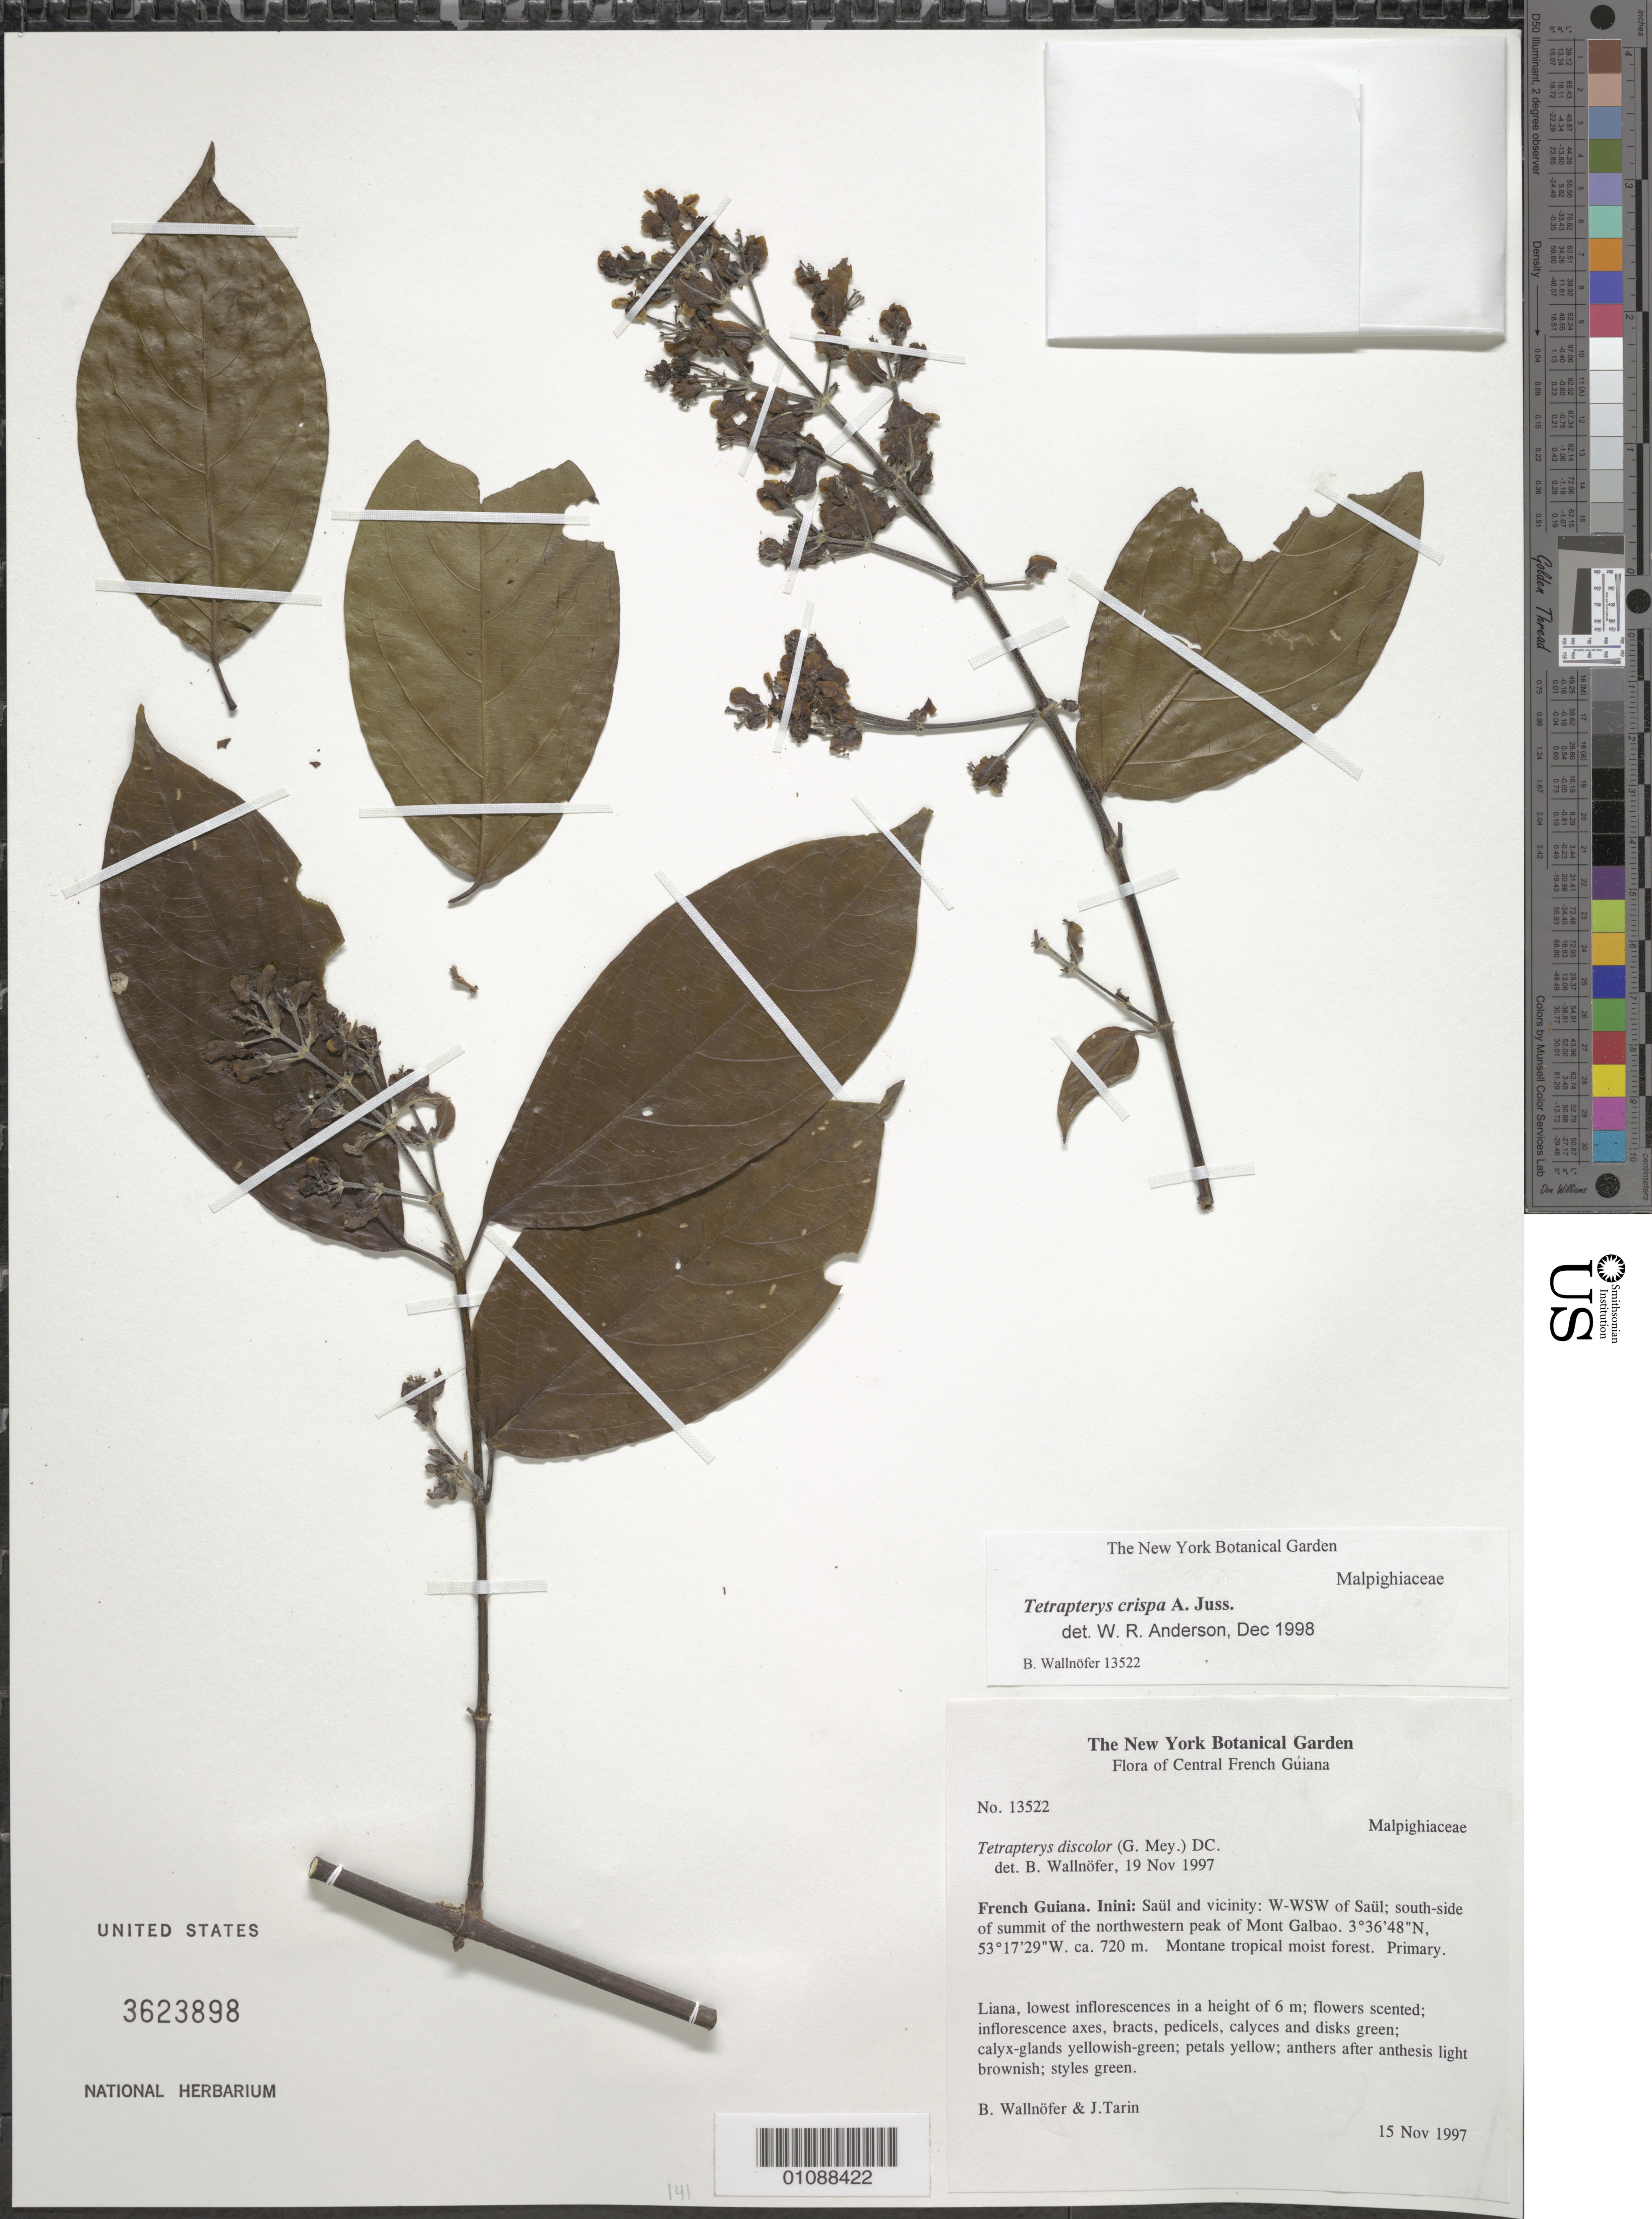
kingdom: Plantae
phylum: Tracheophyta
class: Magnoliopsida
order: Malpighiales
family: Malpighiaceae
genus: Tetrapterys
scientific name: Tetrapterys crispa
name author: A. Juss.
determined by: Anderson, W. R., (MICH), University of Michigan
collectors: B. Wallnöfer & J. Tarin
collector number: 13522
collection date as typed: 15-Nov-97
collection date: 1997-11-15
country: French Guiana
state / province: Saint-Laurent-du-Maroni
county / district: Saül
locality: Inini: Saül and vicinity, W-WSW of Saül, south-side of summit of the northwestern peak of Mont Galbao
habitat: Montane tropical moist forest. Primary. Non-flooded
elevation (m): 720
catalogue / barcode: US 3623898